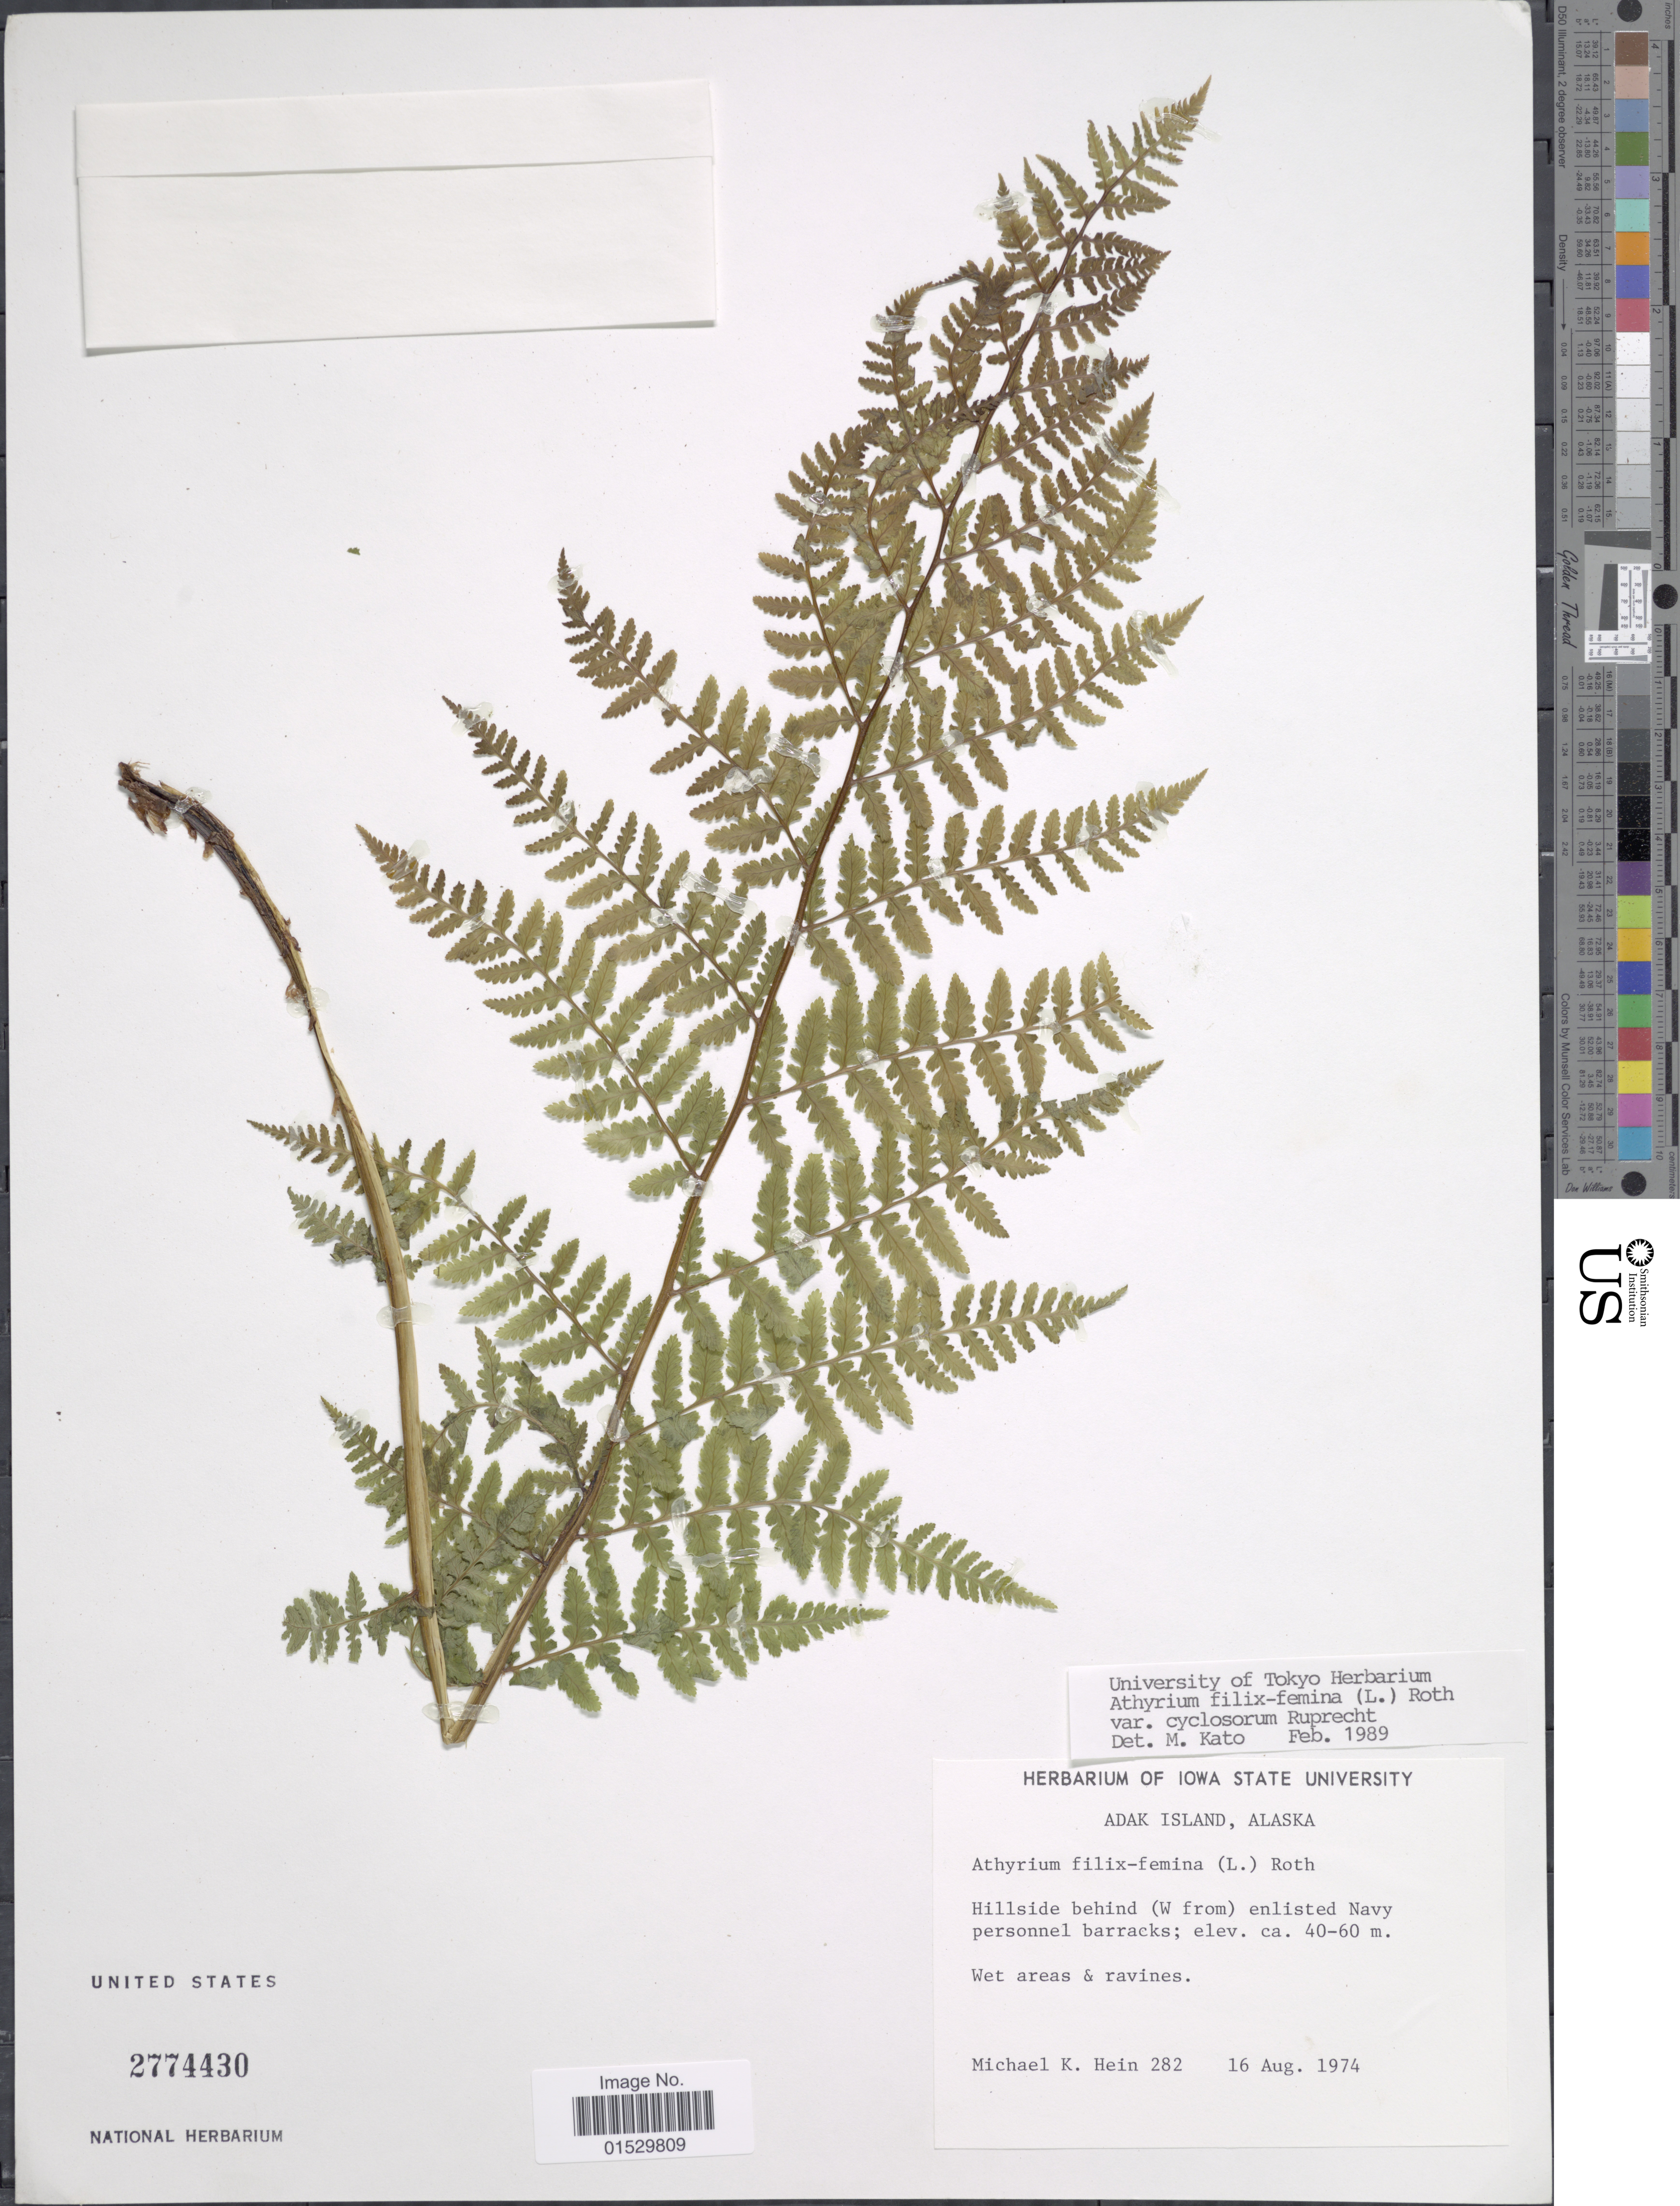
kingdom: Plantae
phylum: Tracheophyta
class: Polypodiopsida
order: Polypodiales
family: Athyriaceae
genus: Athyrium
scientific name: Athyrium filix-femina subsp. cyclosorum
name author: (Rupr.) C. Chr.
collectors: M. Hein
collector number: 282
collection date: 1974-08-16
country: United States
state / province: Alaska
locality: Adak Island, Hillside behind (W from) enlisted Navy personnel barracks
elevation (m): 40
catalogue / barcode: US 2774430